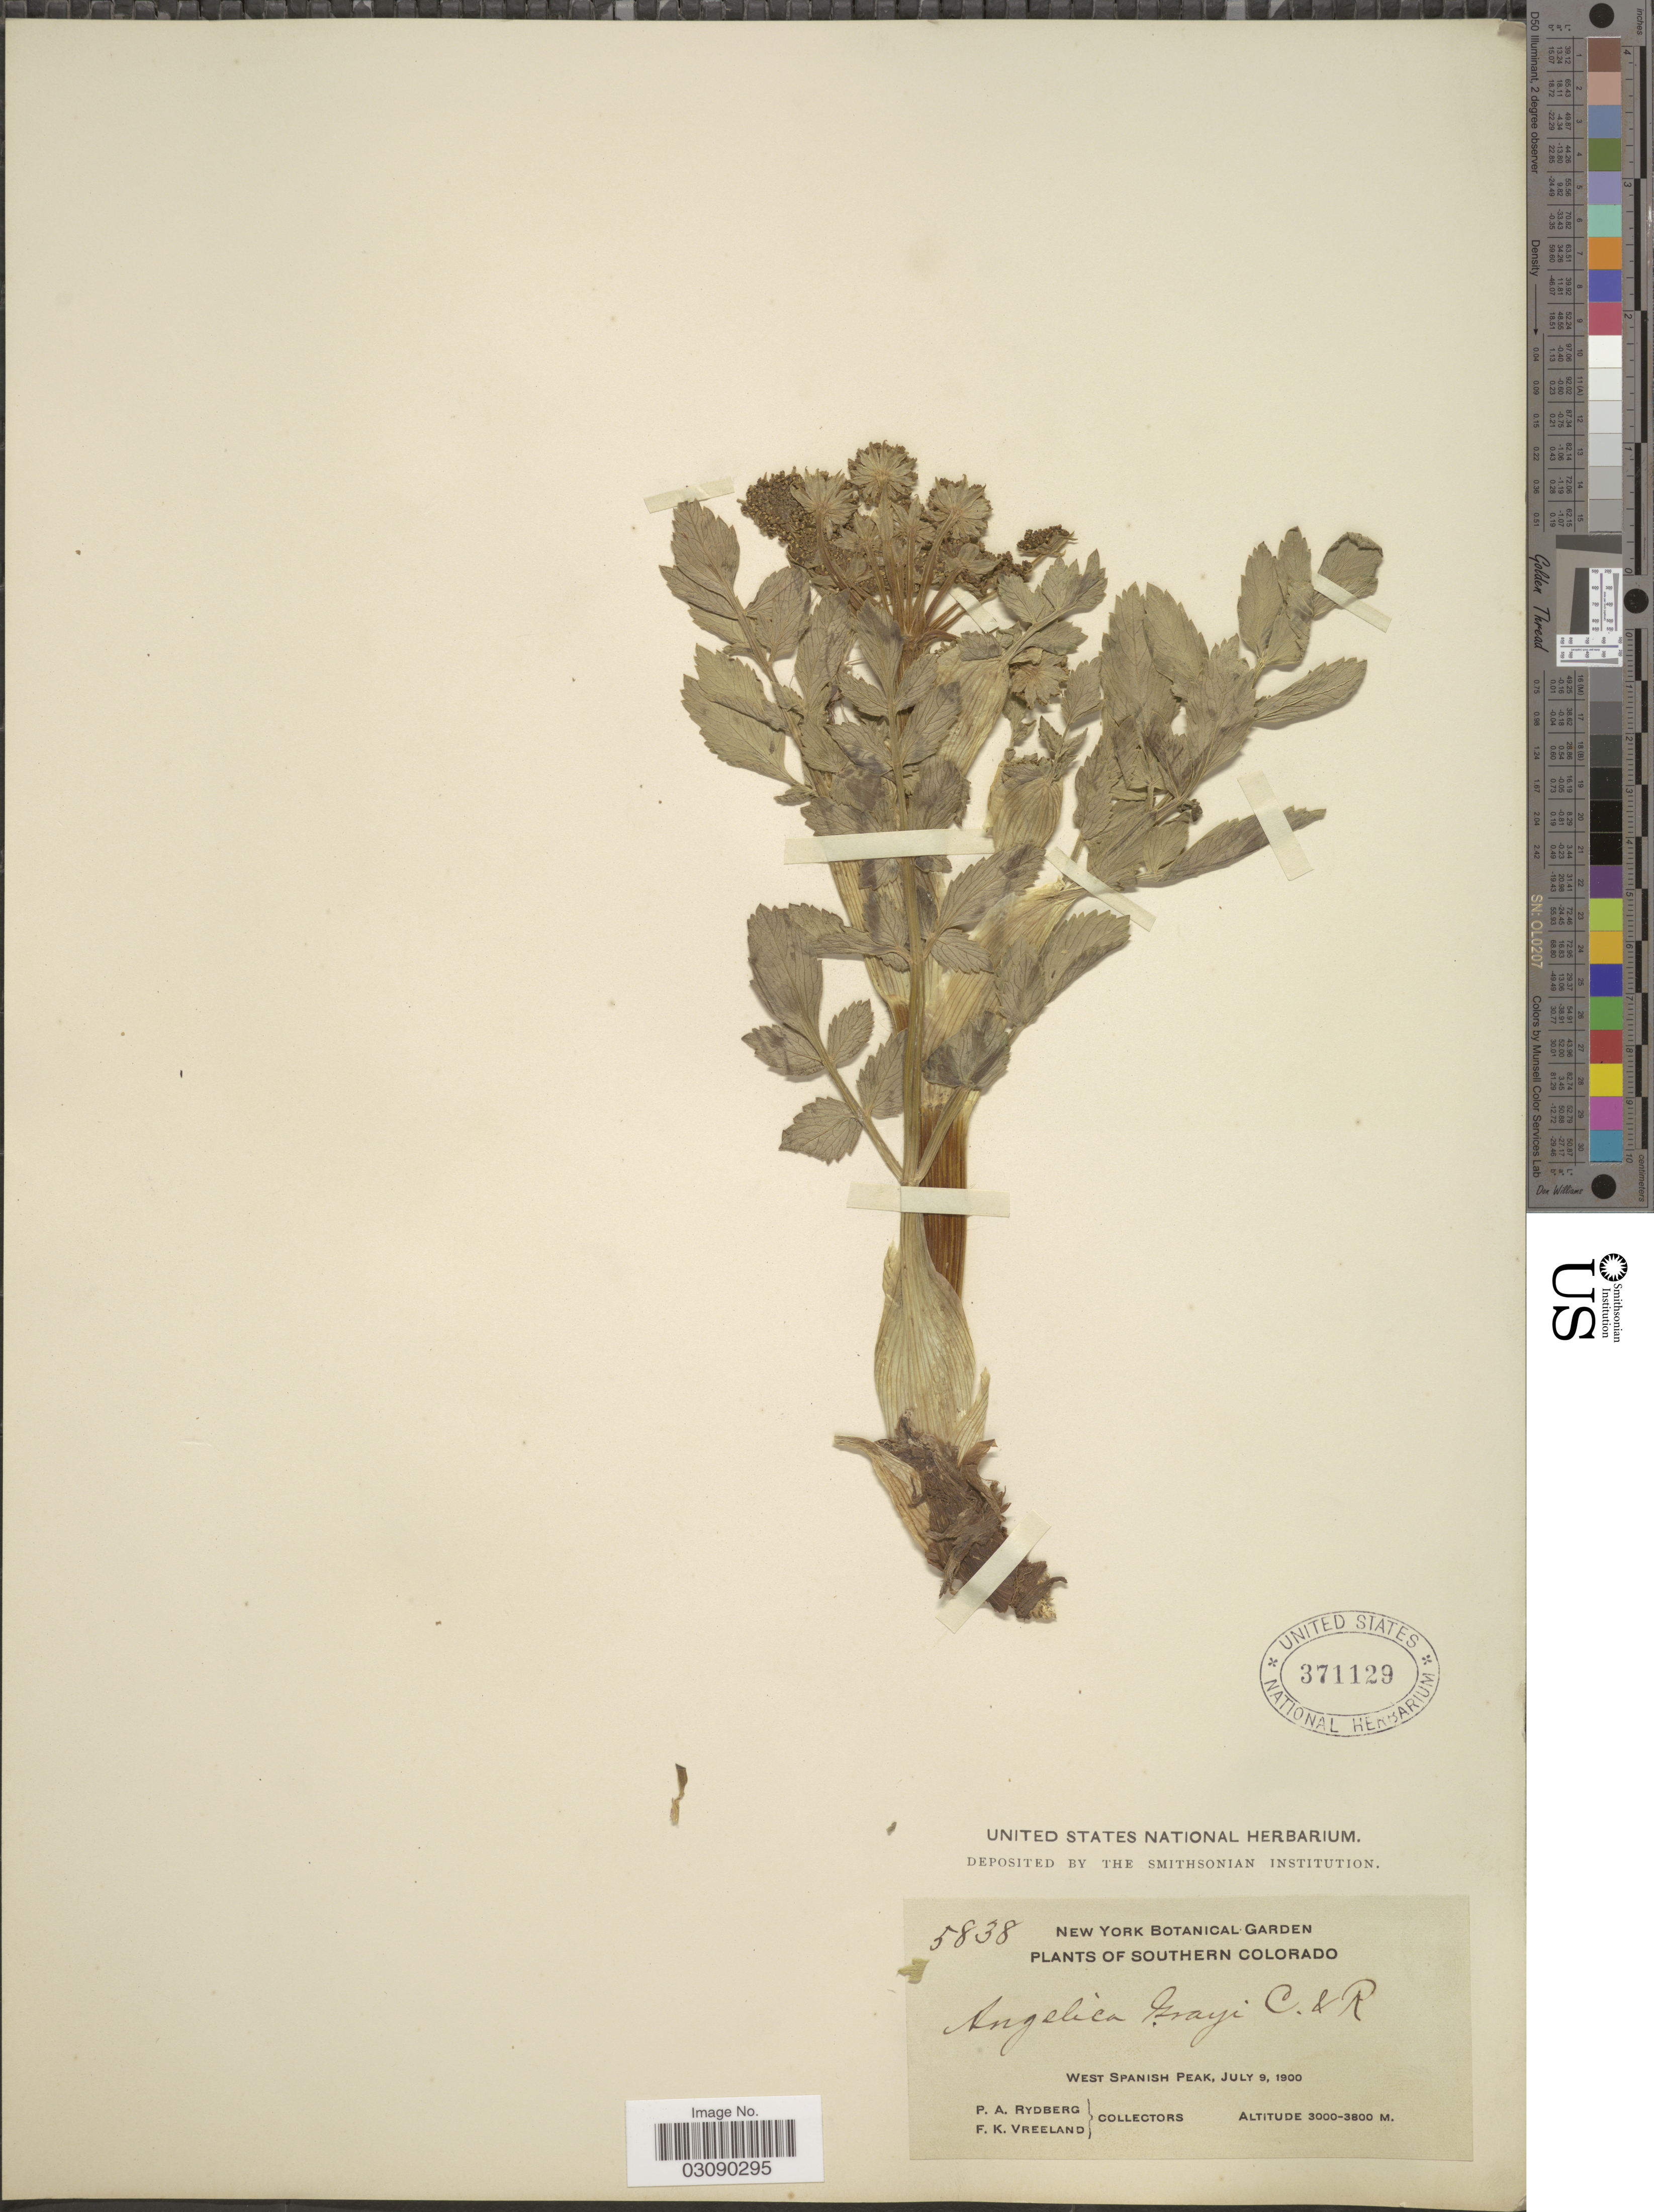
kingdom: Plantae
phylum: Tracheophyta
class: Magnoliopsida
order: Apiales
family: Apiaceae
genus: Angelica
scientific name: Angelica grayi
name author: (J.M. Coult. & Rose) J.M. Coult. & Rose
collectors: P. A. Rydberg & F. Vreeland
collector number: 5838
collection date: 1900-07-09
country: United States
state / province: Colorado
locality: Southern Colorado, West Spanish Peak.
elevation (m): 3000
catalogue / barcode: US 371129